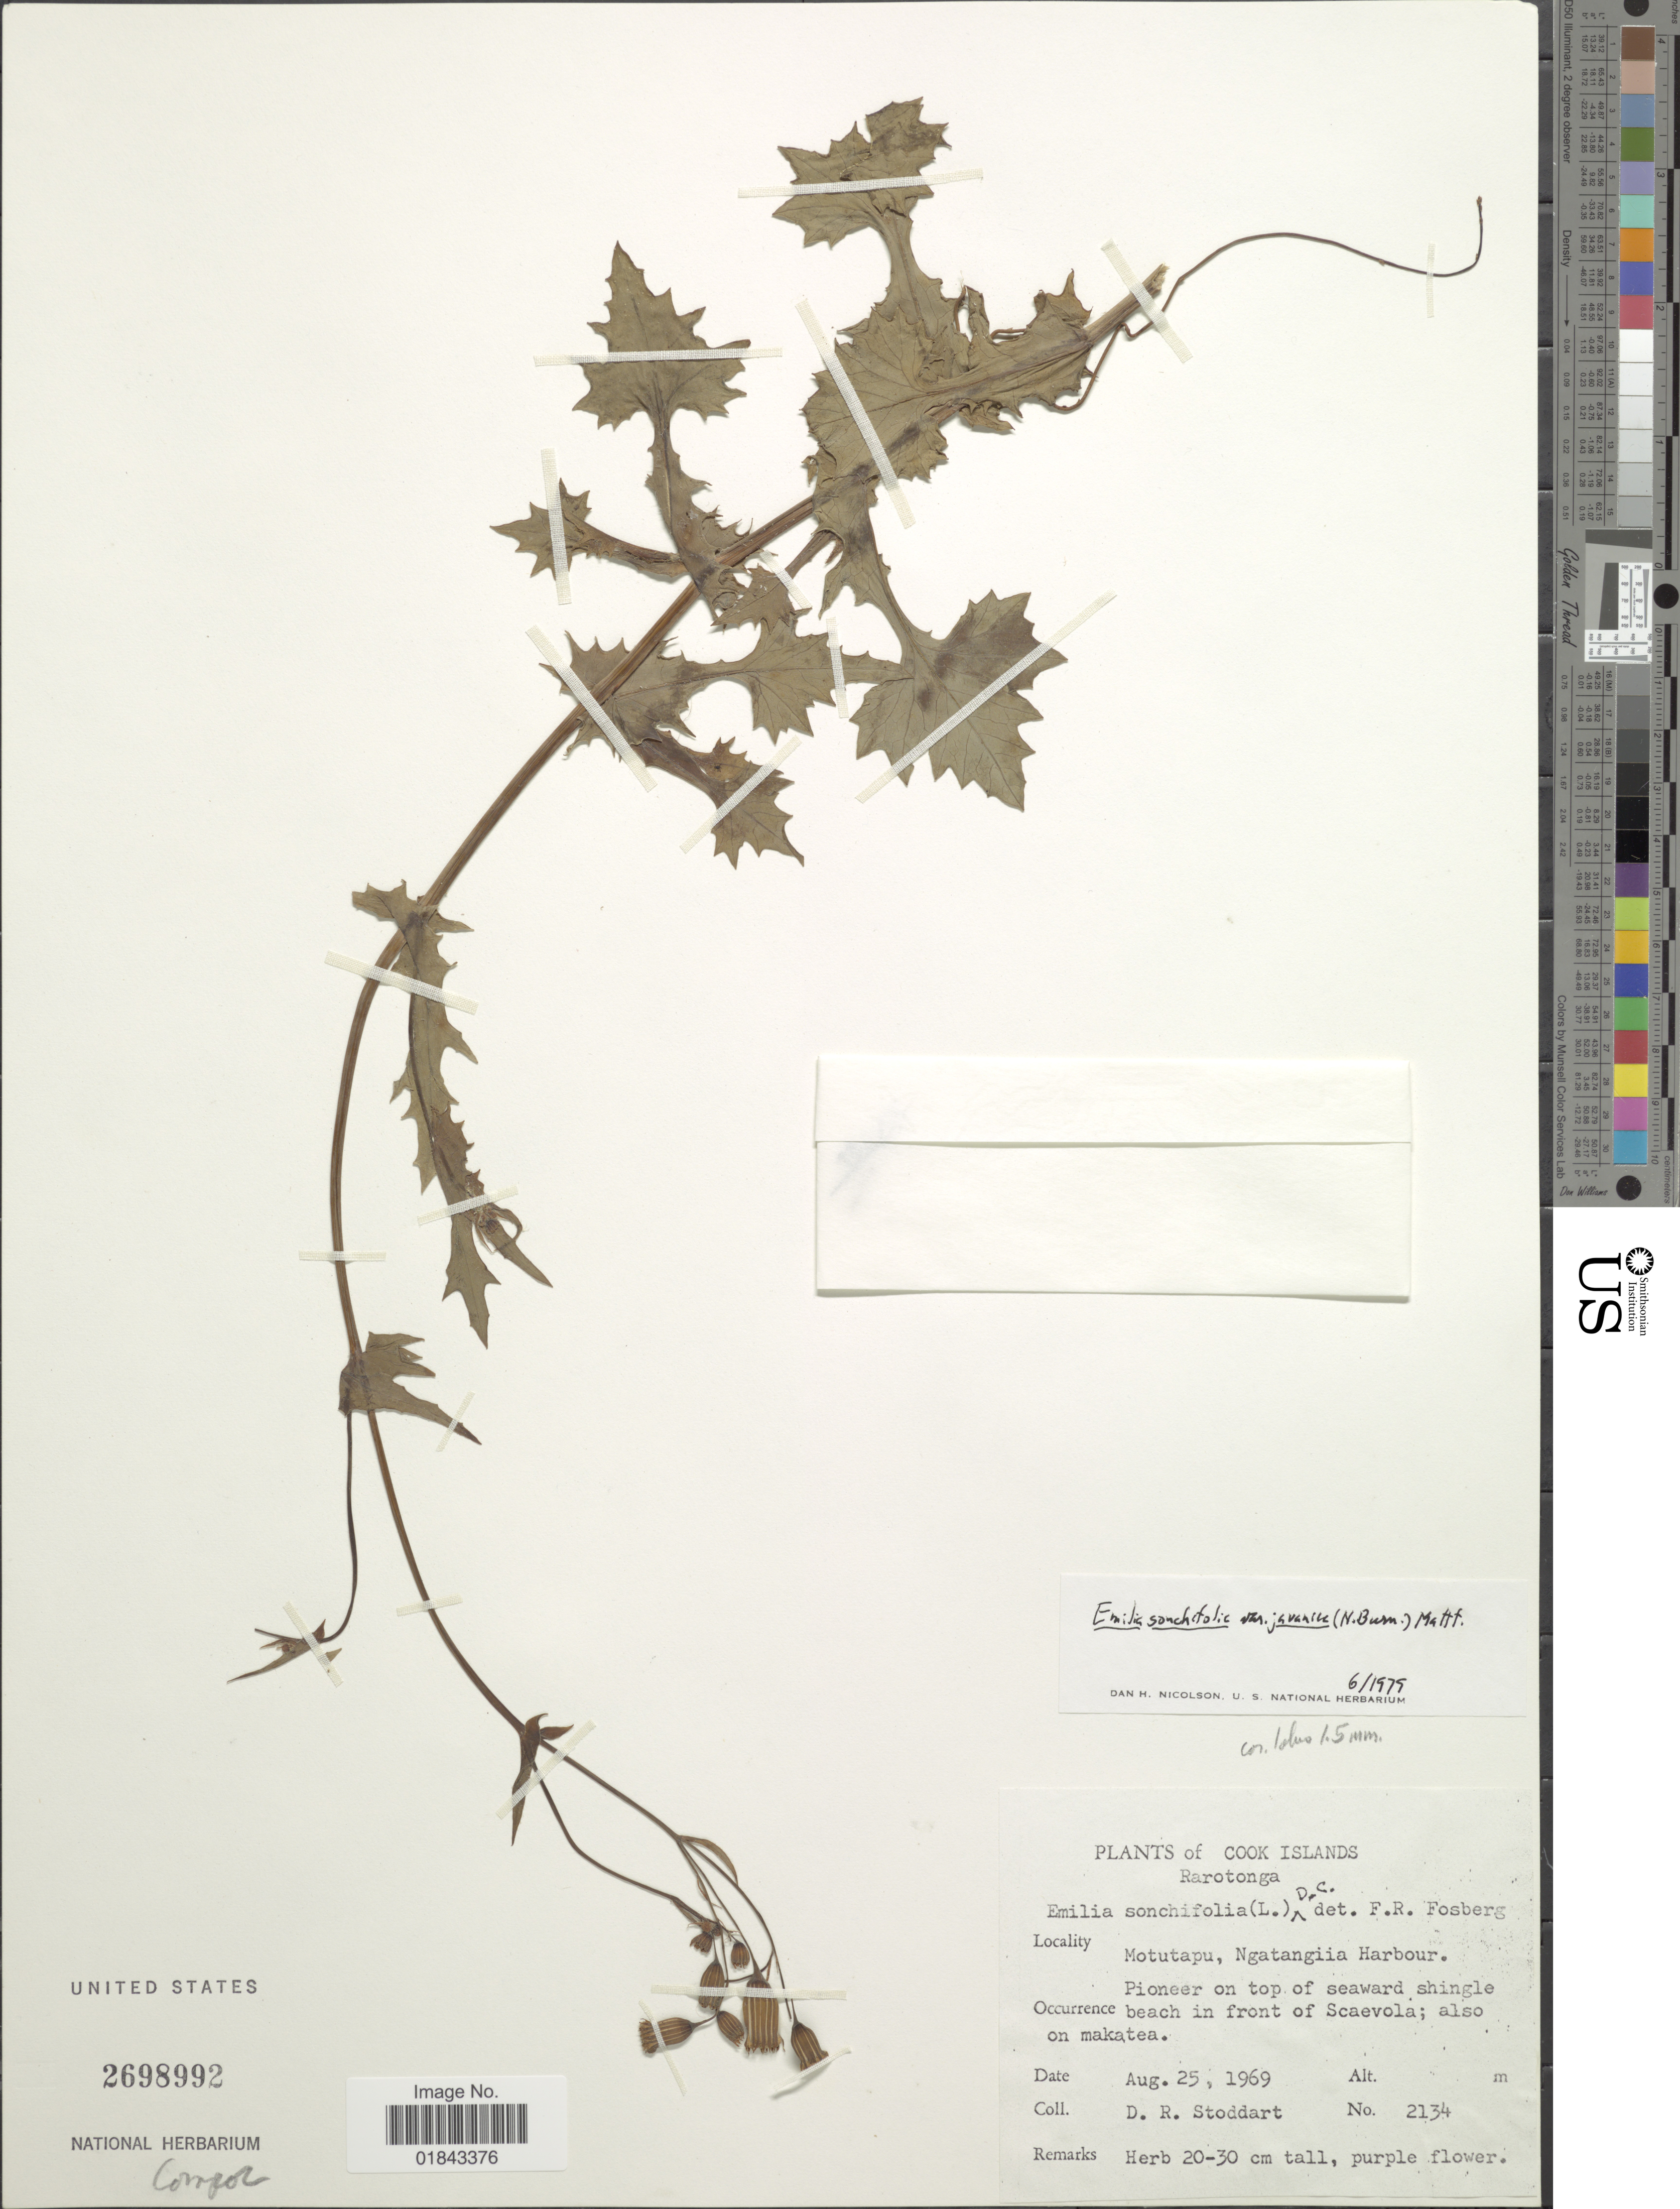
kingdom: Plantae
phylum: Tracheophyta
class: Magnoliopsida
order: Asterales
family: Asteraceae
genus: Emilia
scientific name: Emilia sonchifolia var. javanica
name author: (Burm. f.) Mattf.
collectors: D. R. Stoddart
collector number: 2134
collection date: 1969-08-25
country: Cook Islands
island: Rarotonga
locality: Rarotonga, Motutapu, Ngatangiia Harbour, pioneer on top of seaward shingle beach in front of Scaevola, also on makatea.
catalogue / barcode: US 2698992